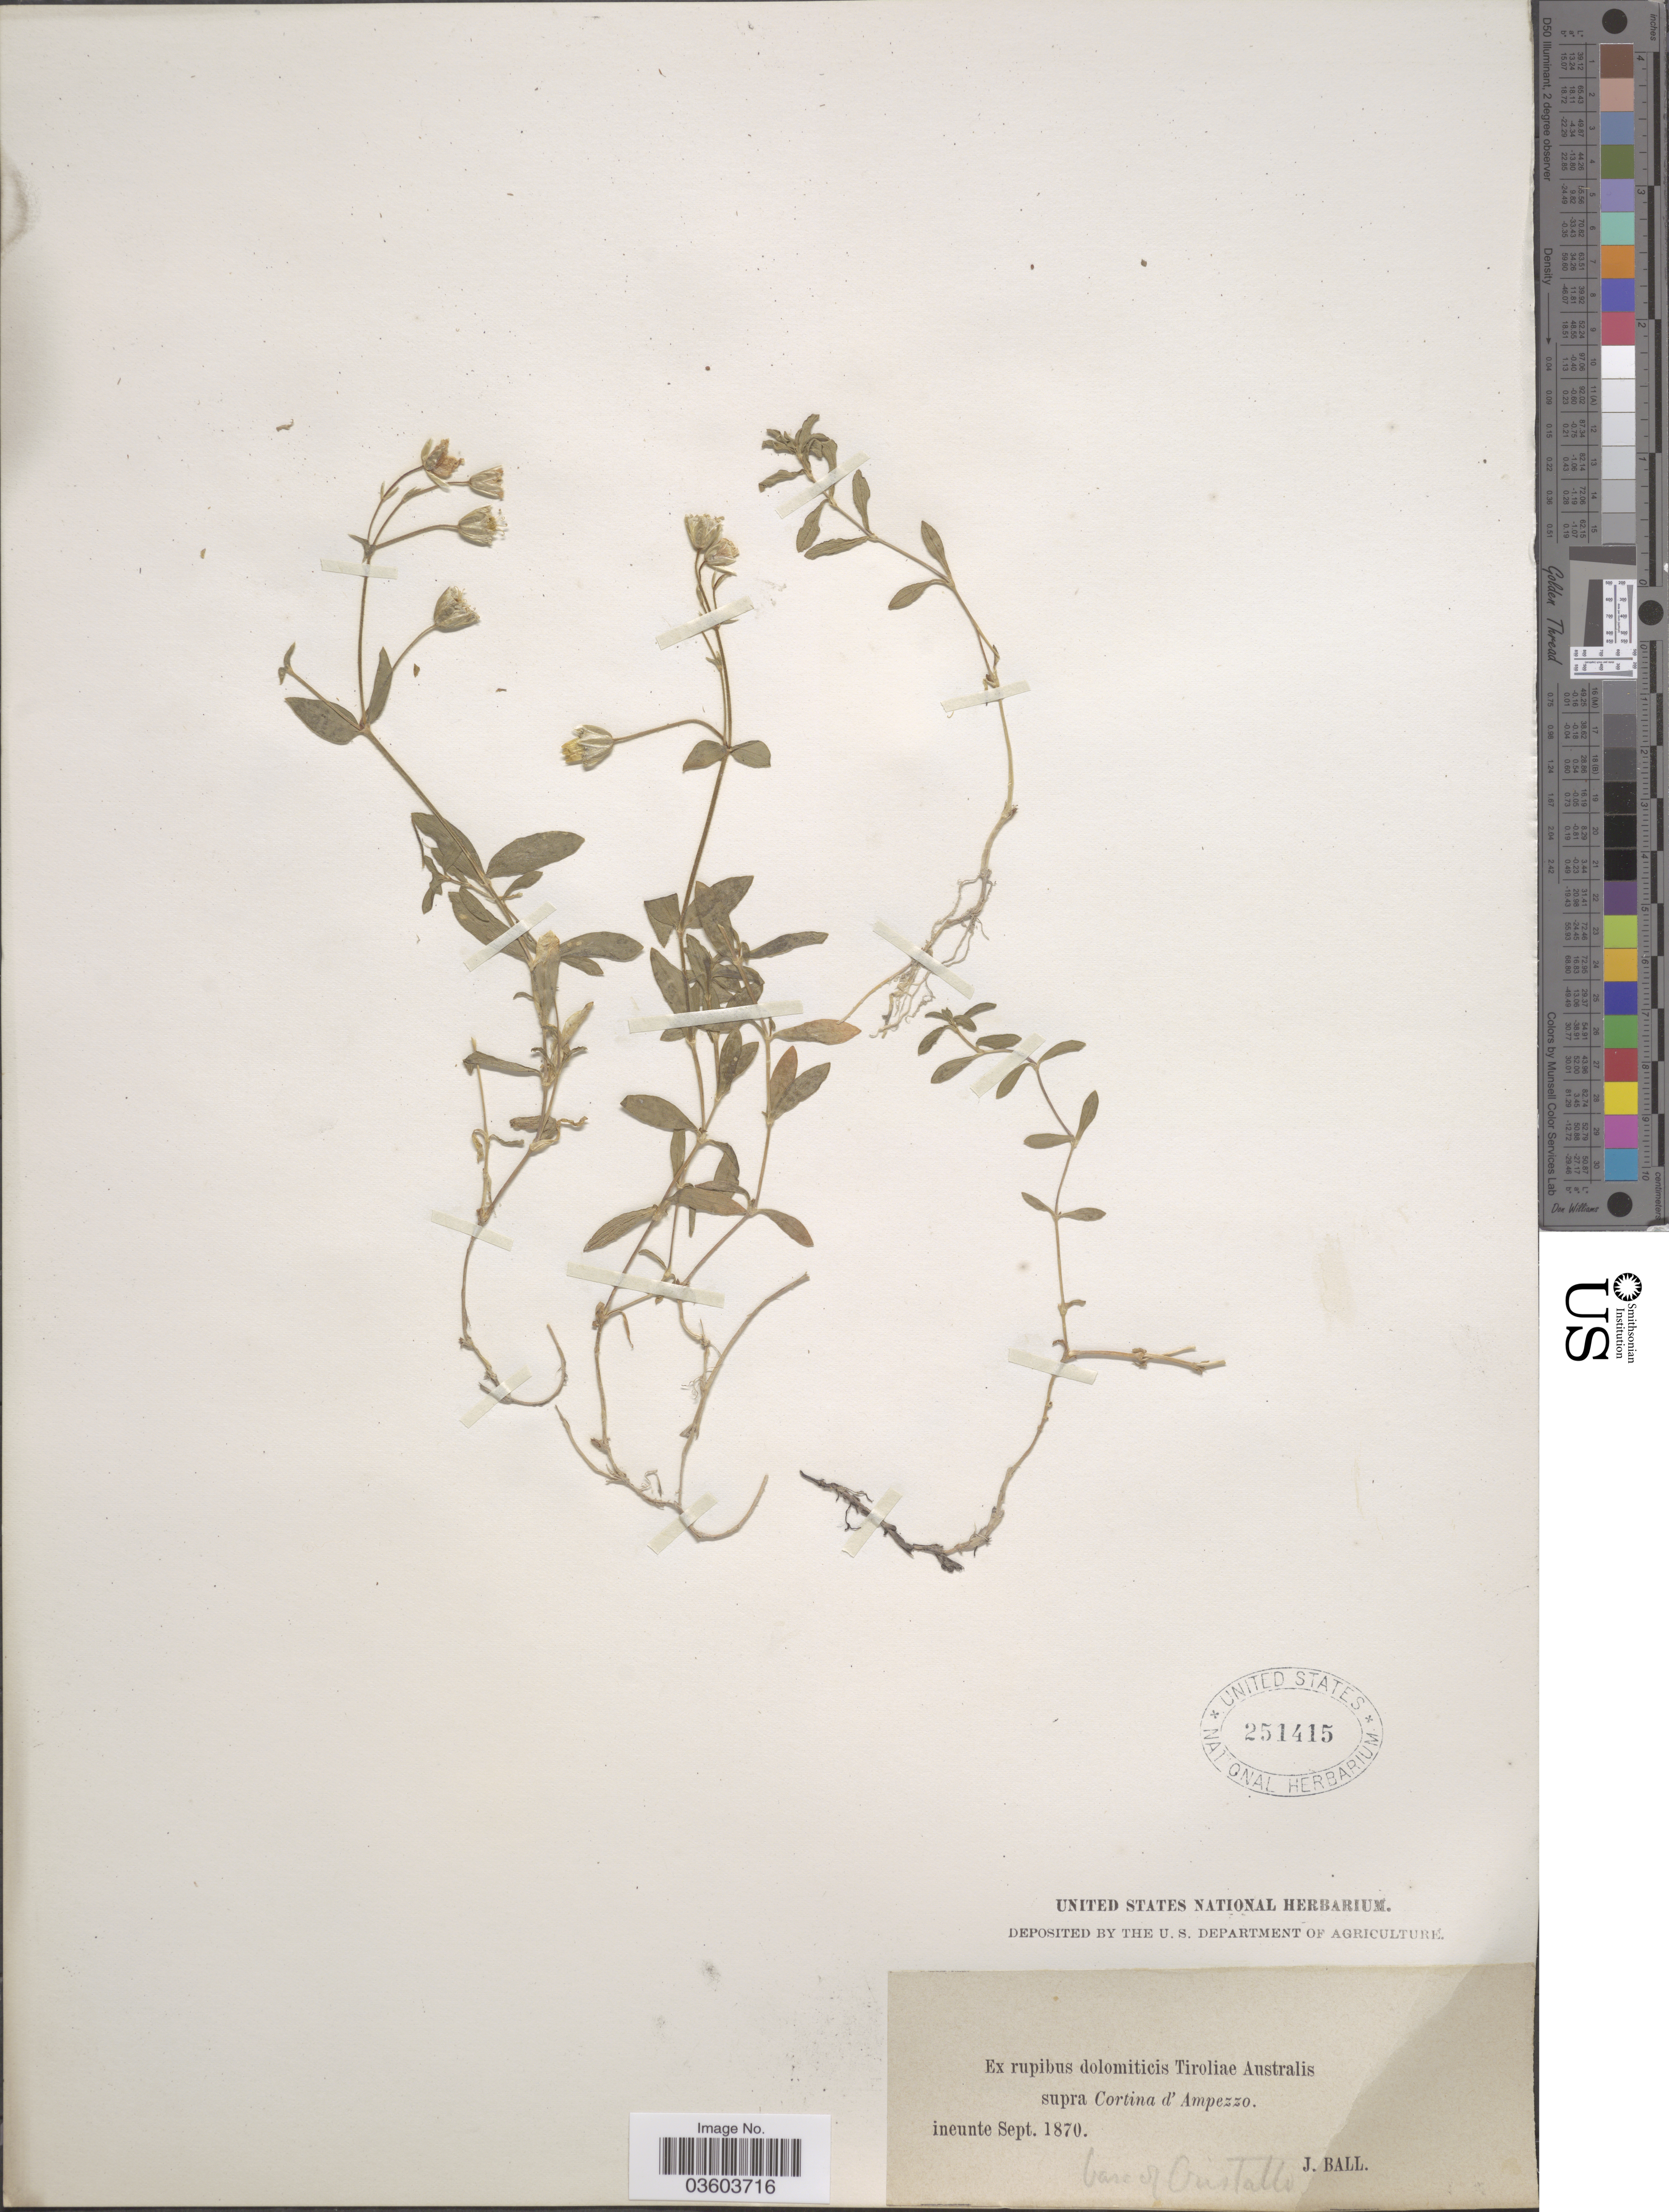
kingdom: Plantae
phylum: Tracheophyta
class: Magnoliopsida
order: Caryophyllales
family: Caryophyllaceae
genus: Cerastium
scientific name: Cerastium sp.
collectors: J. Ball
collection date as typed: ineunte Sept. 1870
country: Italy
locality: Ex rupibus dolomiticis Tiroliæ Australis supra Cortina d'Ampezzo. Base of Cristallo.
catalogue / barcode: US 251415